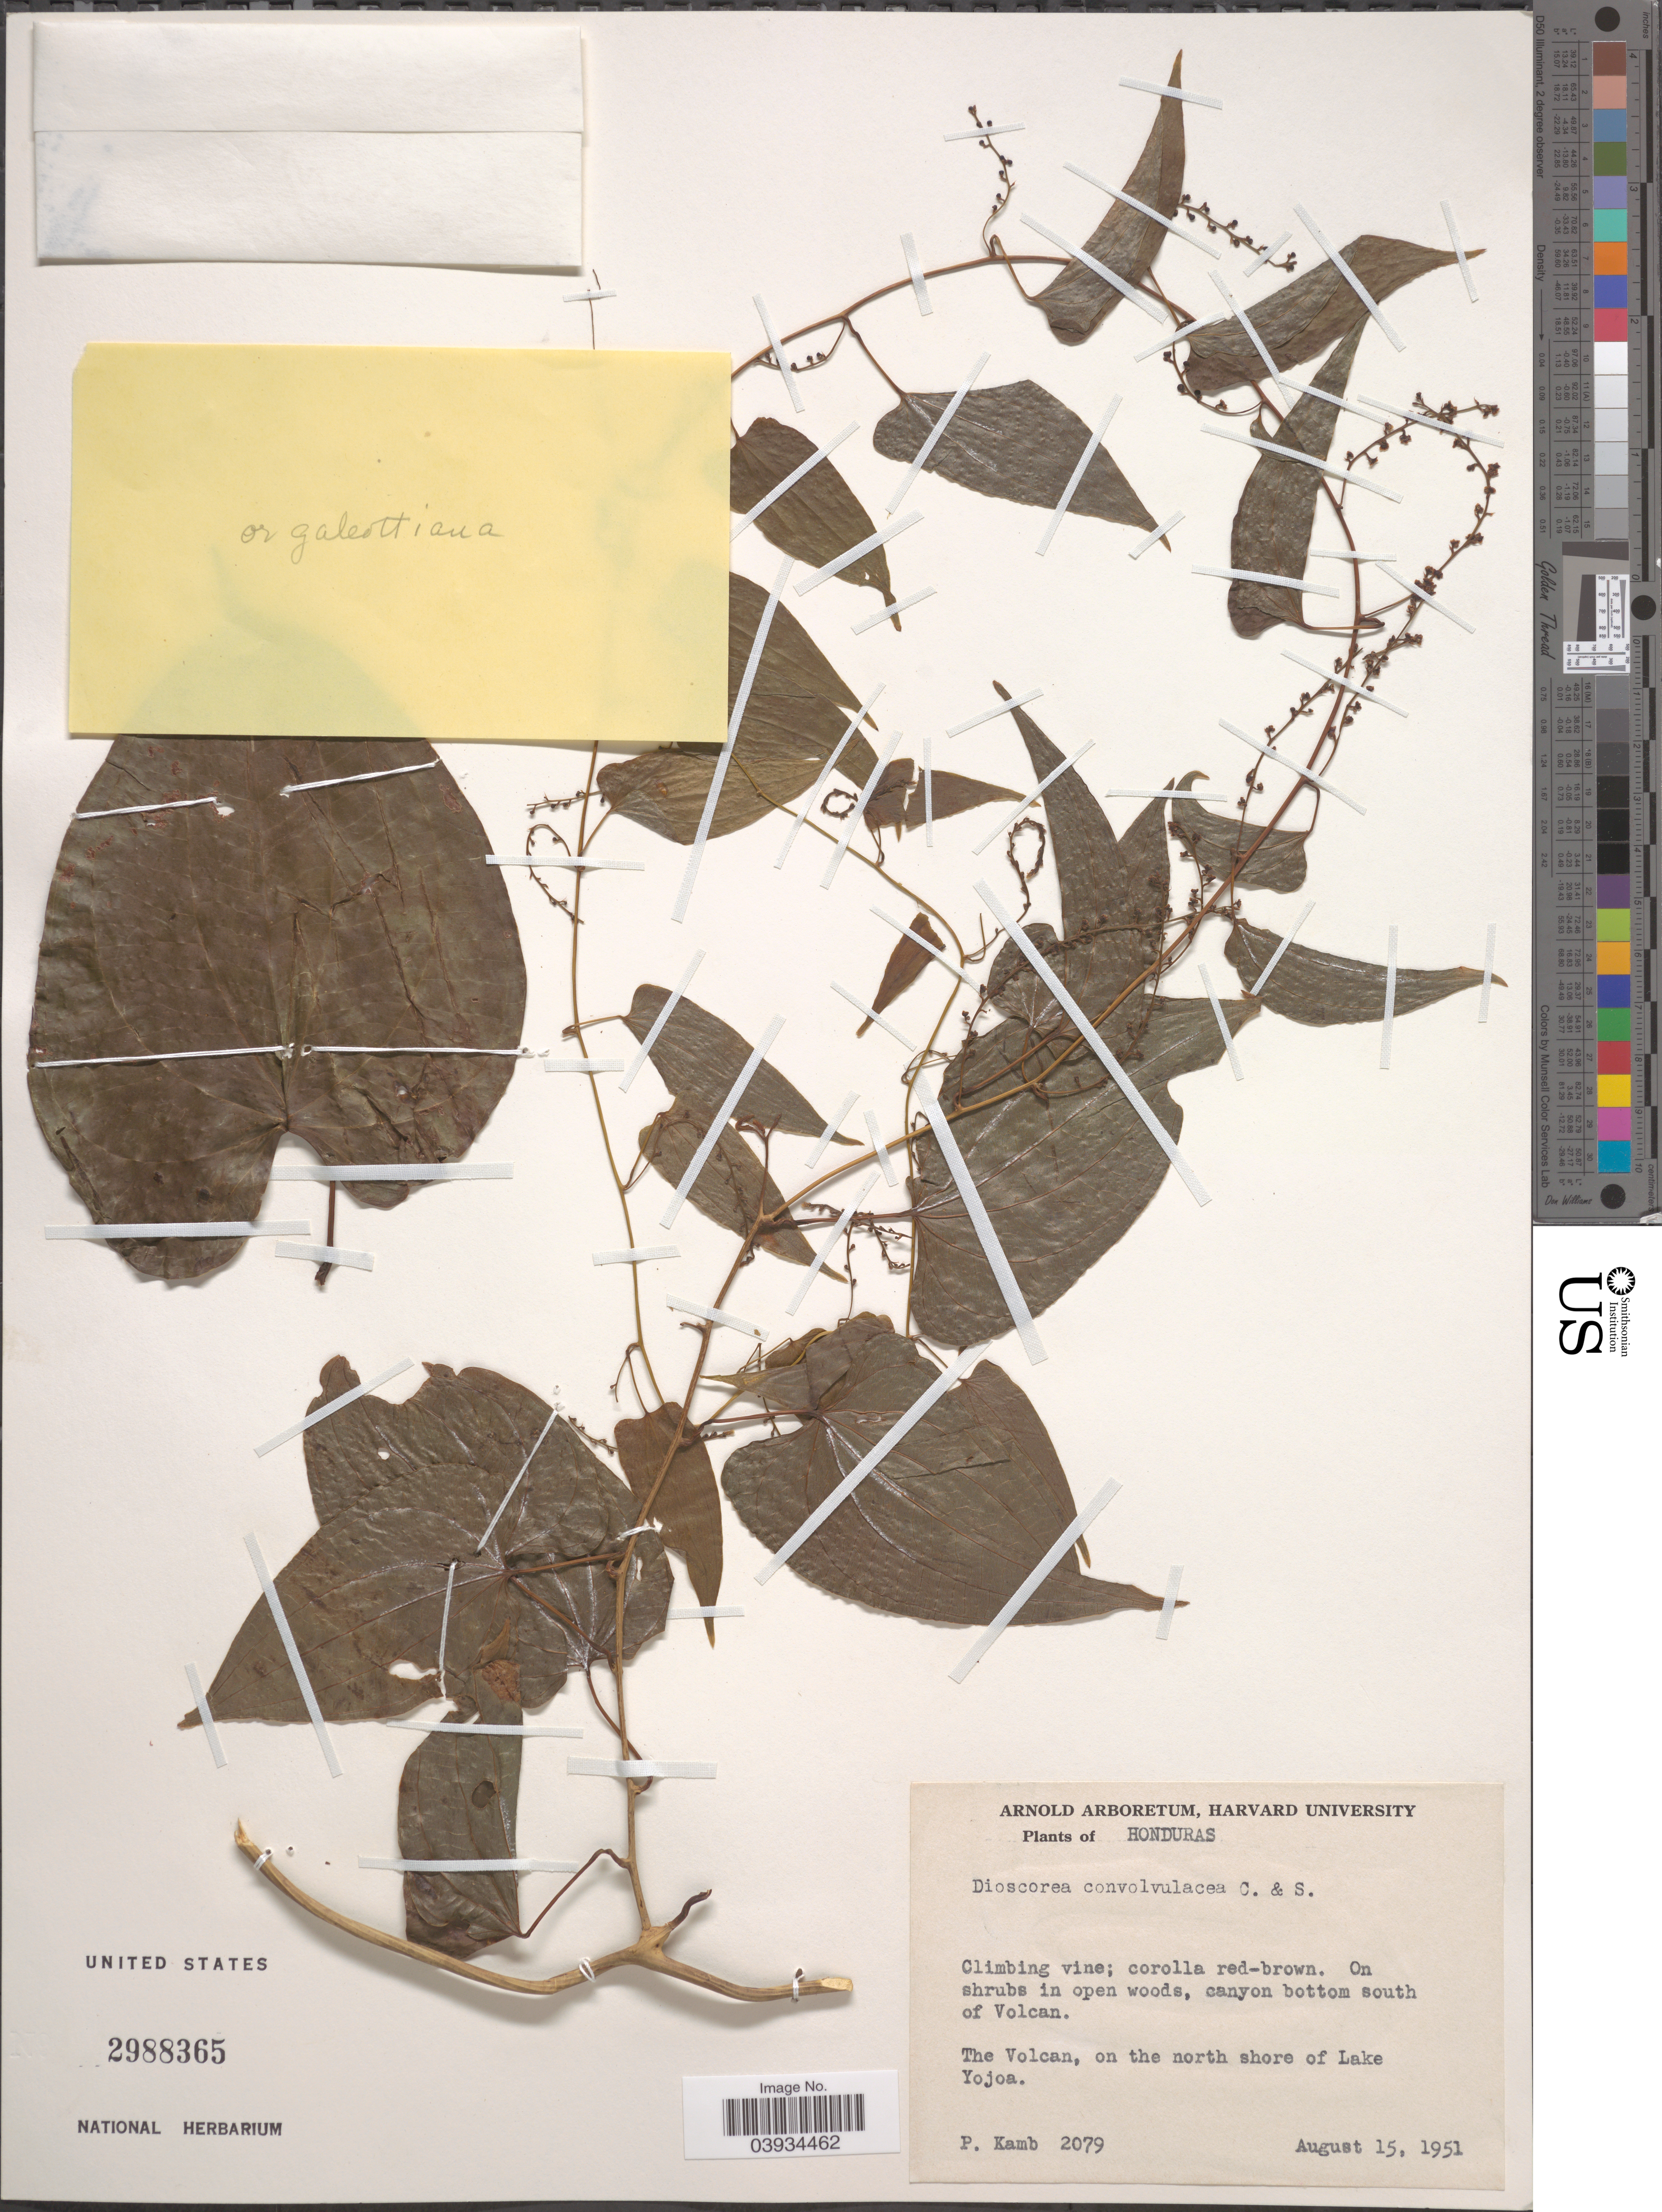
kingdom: Plantae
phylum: Tracheophyta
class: Liliopsida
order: Dioscoreales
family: Dioscoreaceae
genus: Dioscorea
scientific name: Dioscorea convolvulacea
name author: Schltdl. & Cham.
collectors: P. Kamb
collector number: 2079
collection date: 1951-08-15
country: Honduras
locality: On shrubs in open woods, canyon bottom south of Volcan. The Volcan, on the north shore of Lake Yojoa.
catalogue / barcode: US 2988365